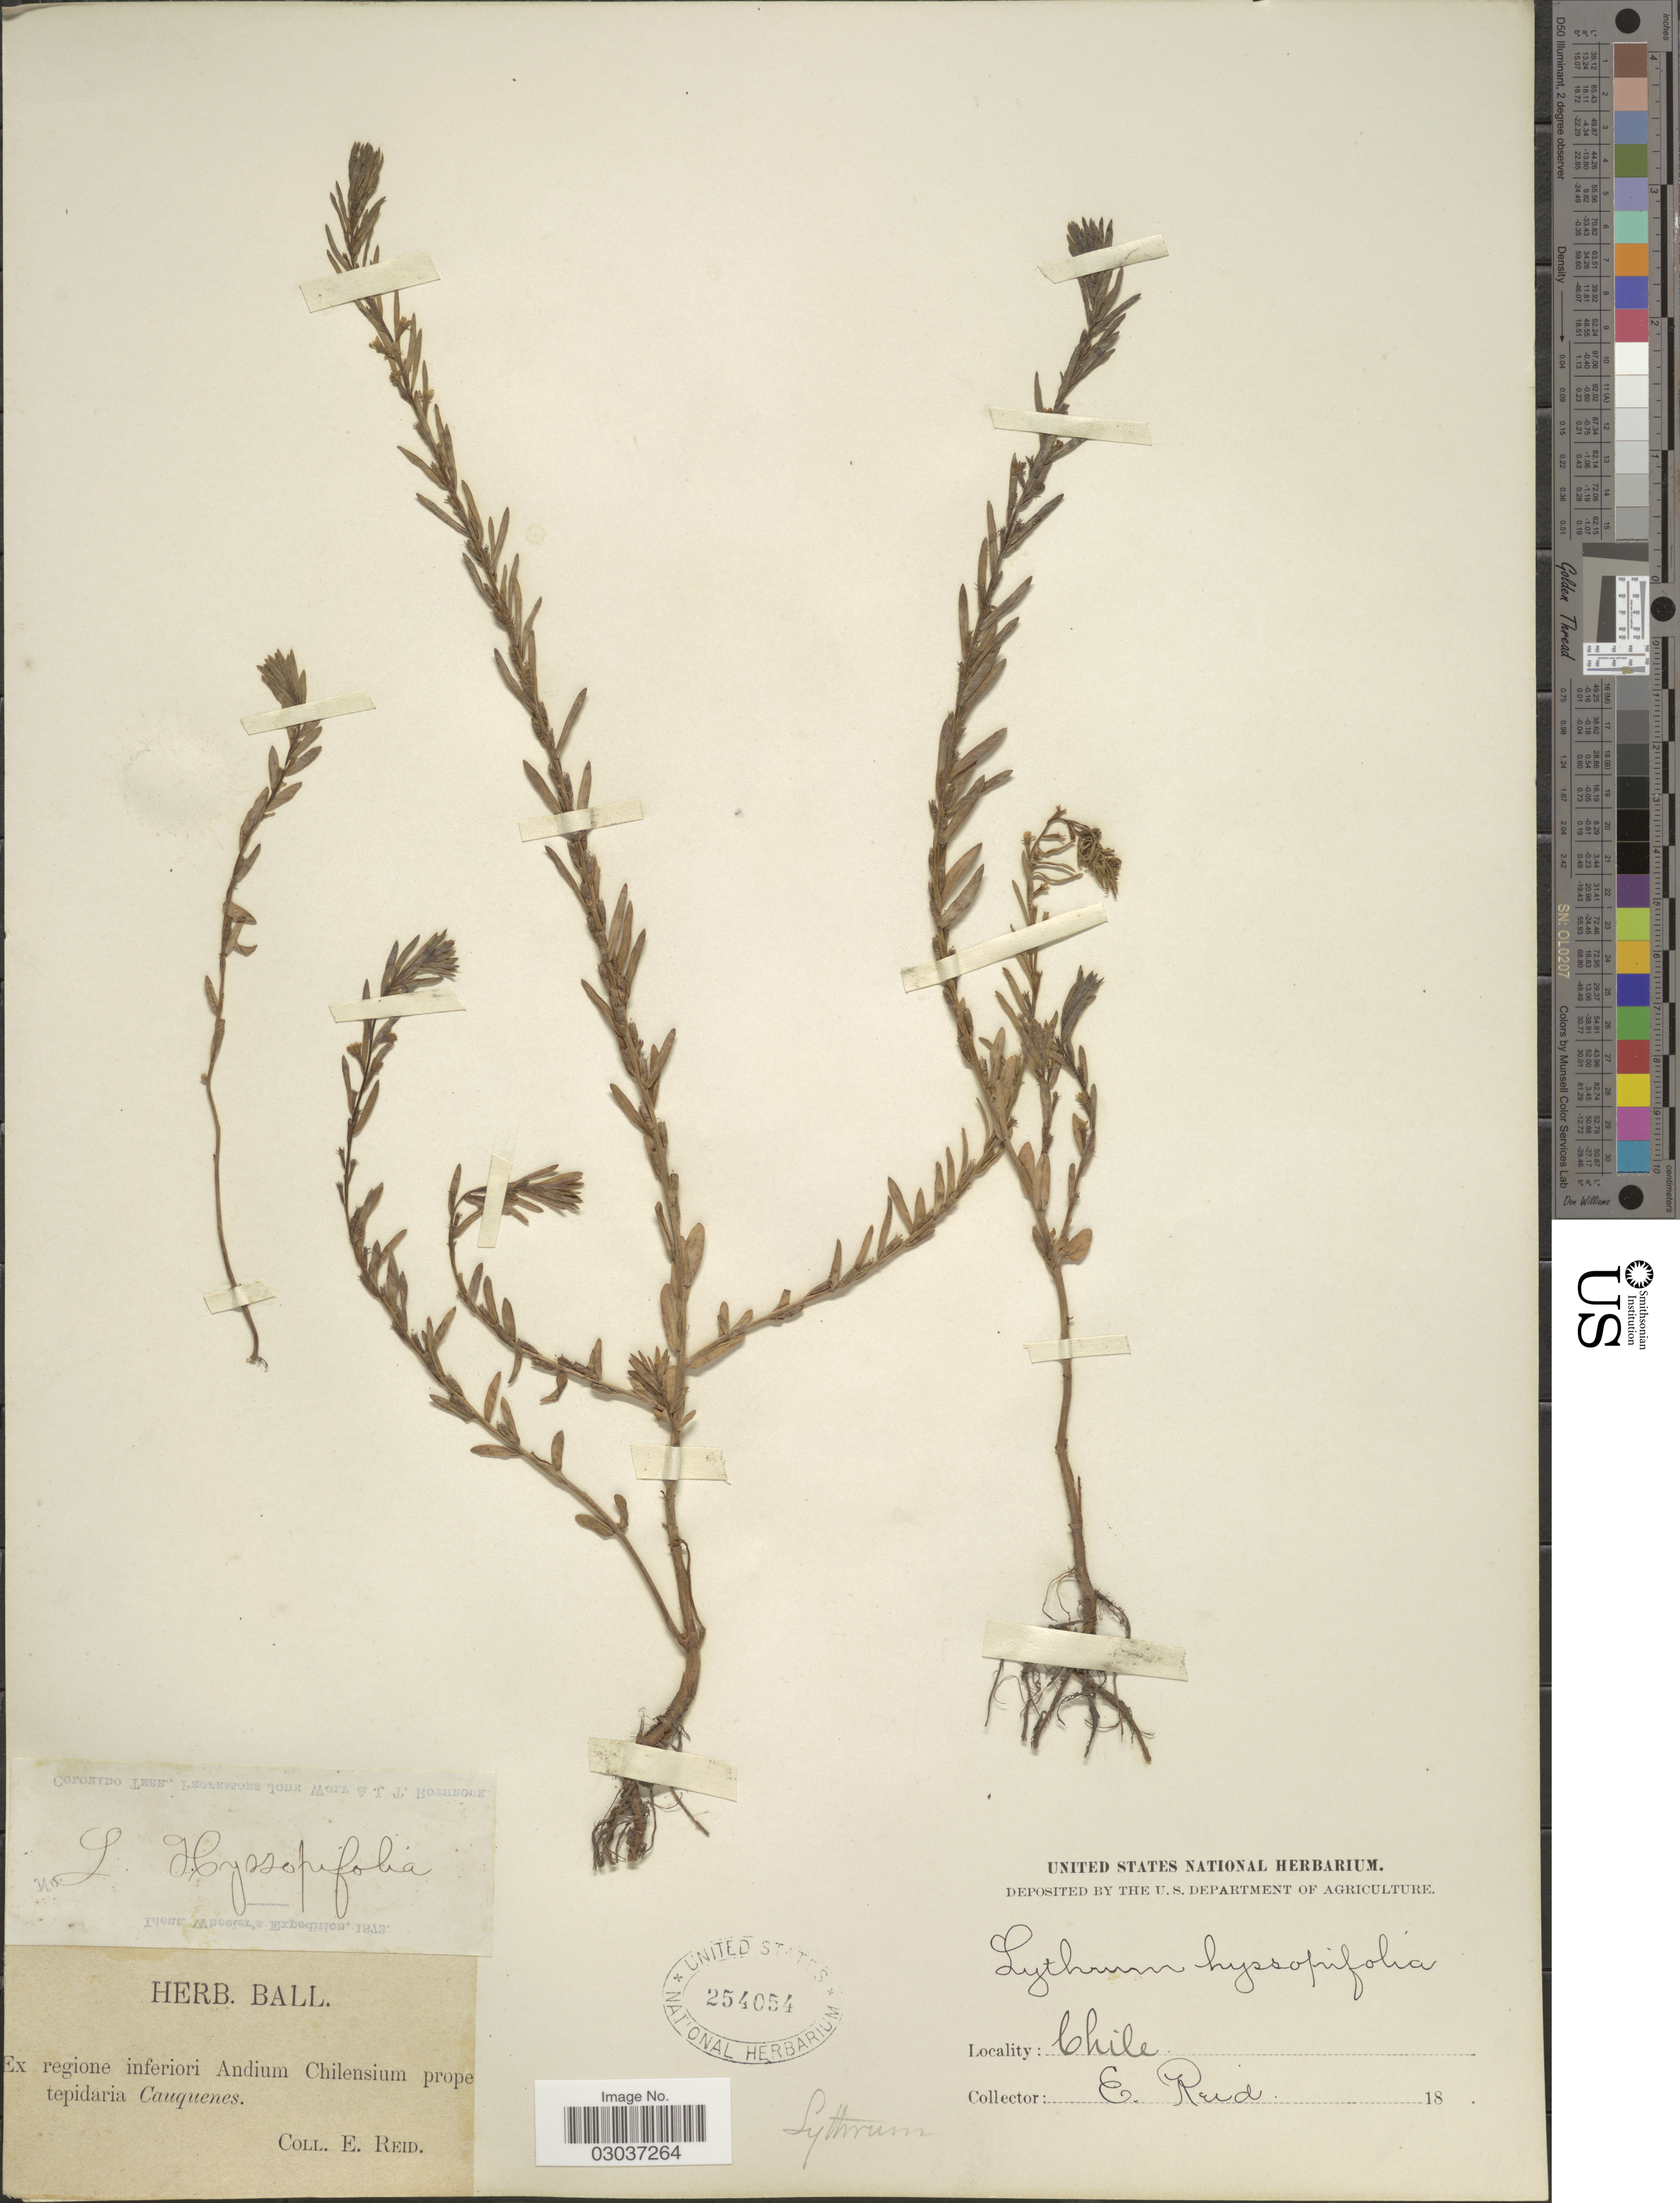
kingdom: Plantae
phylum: Tracheophyta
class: Magnoliopsida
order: Myrtales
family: Lythraceae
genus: Lythrum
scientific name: Lythrum hyssopifolia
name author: L.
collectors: E. Reid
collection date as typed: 18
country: Chile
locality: Ex regione Andium Chilensium prope tepidaria Cauquenes.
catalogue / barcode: US 254054